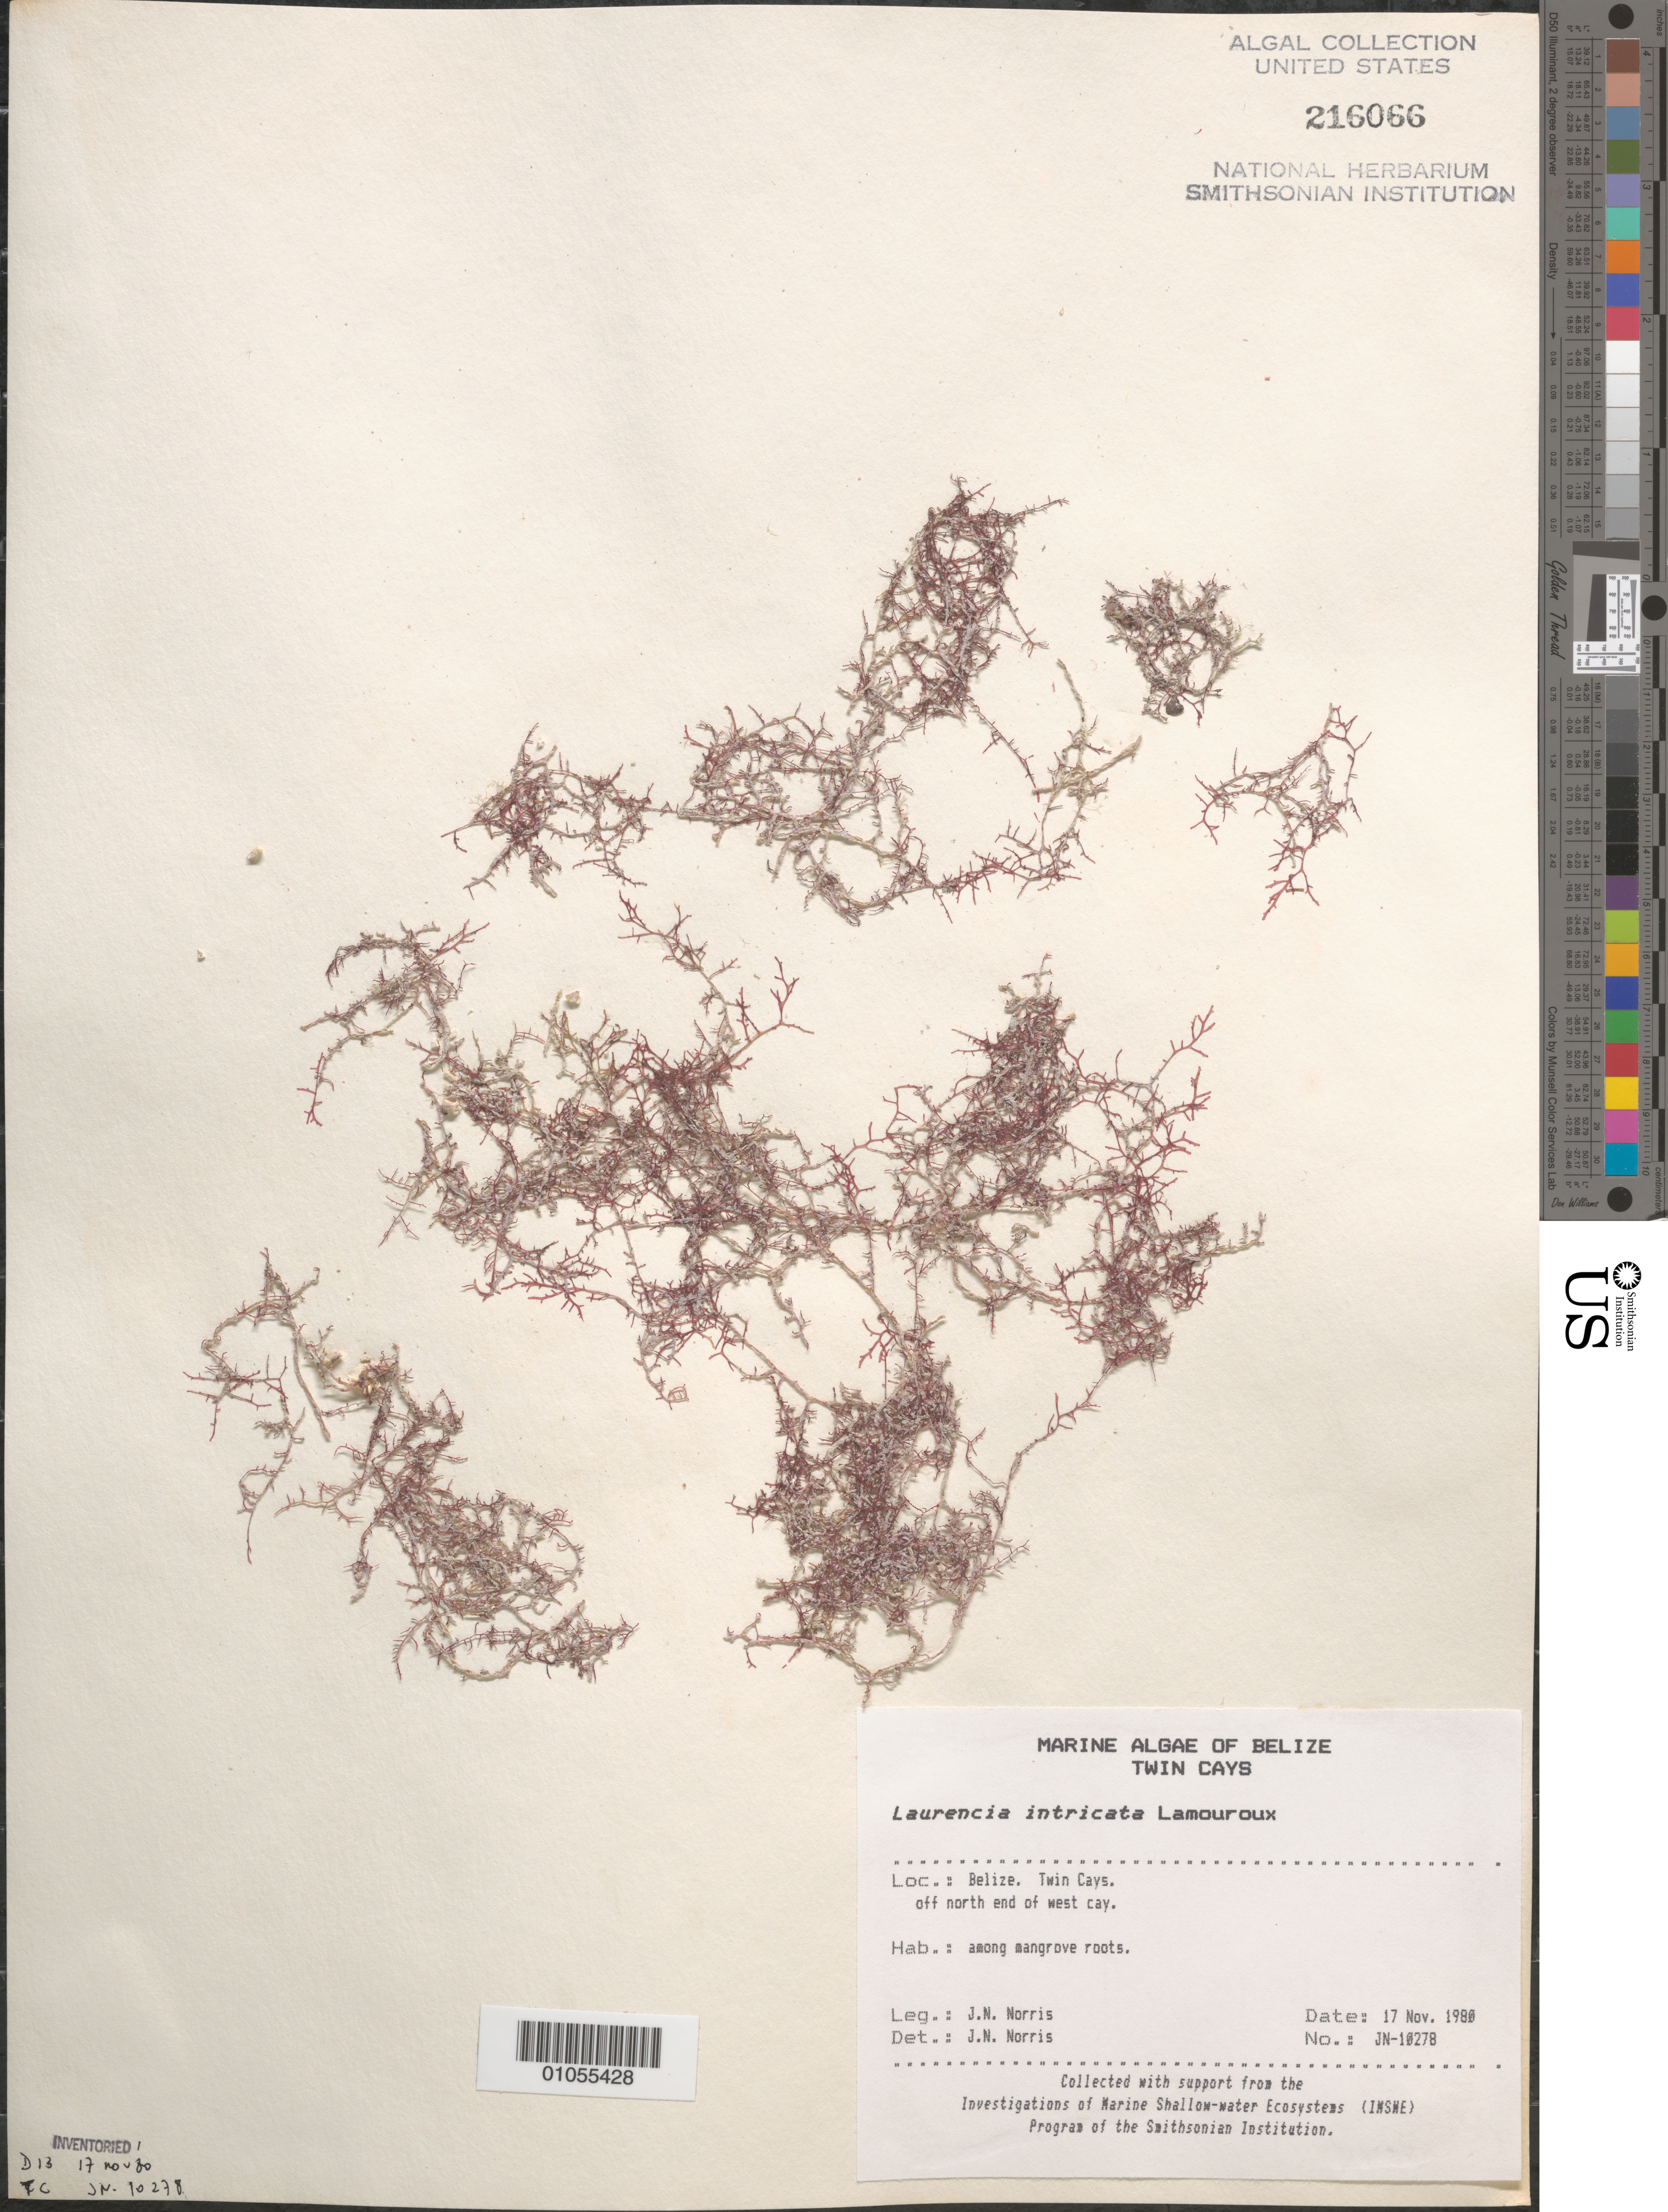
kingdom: Plantae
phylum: Rhodophyta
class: Florideophyceae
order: Ceramiales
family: Rhodomelaceae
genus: Laurencia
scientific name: Laurencia intricata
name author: J.V.Lamouroux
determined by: Norris, James N.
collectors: J. N. Norris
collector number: JN-10278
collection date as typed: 17 Nov 1980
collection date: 1980-11-17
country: Belize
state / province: Stann Creek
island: West Cay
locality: Off north end of West Cay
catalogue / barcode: US 216066